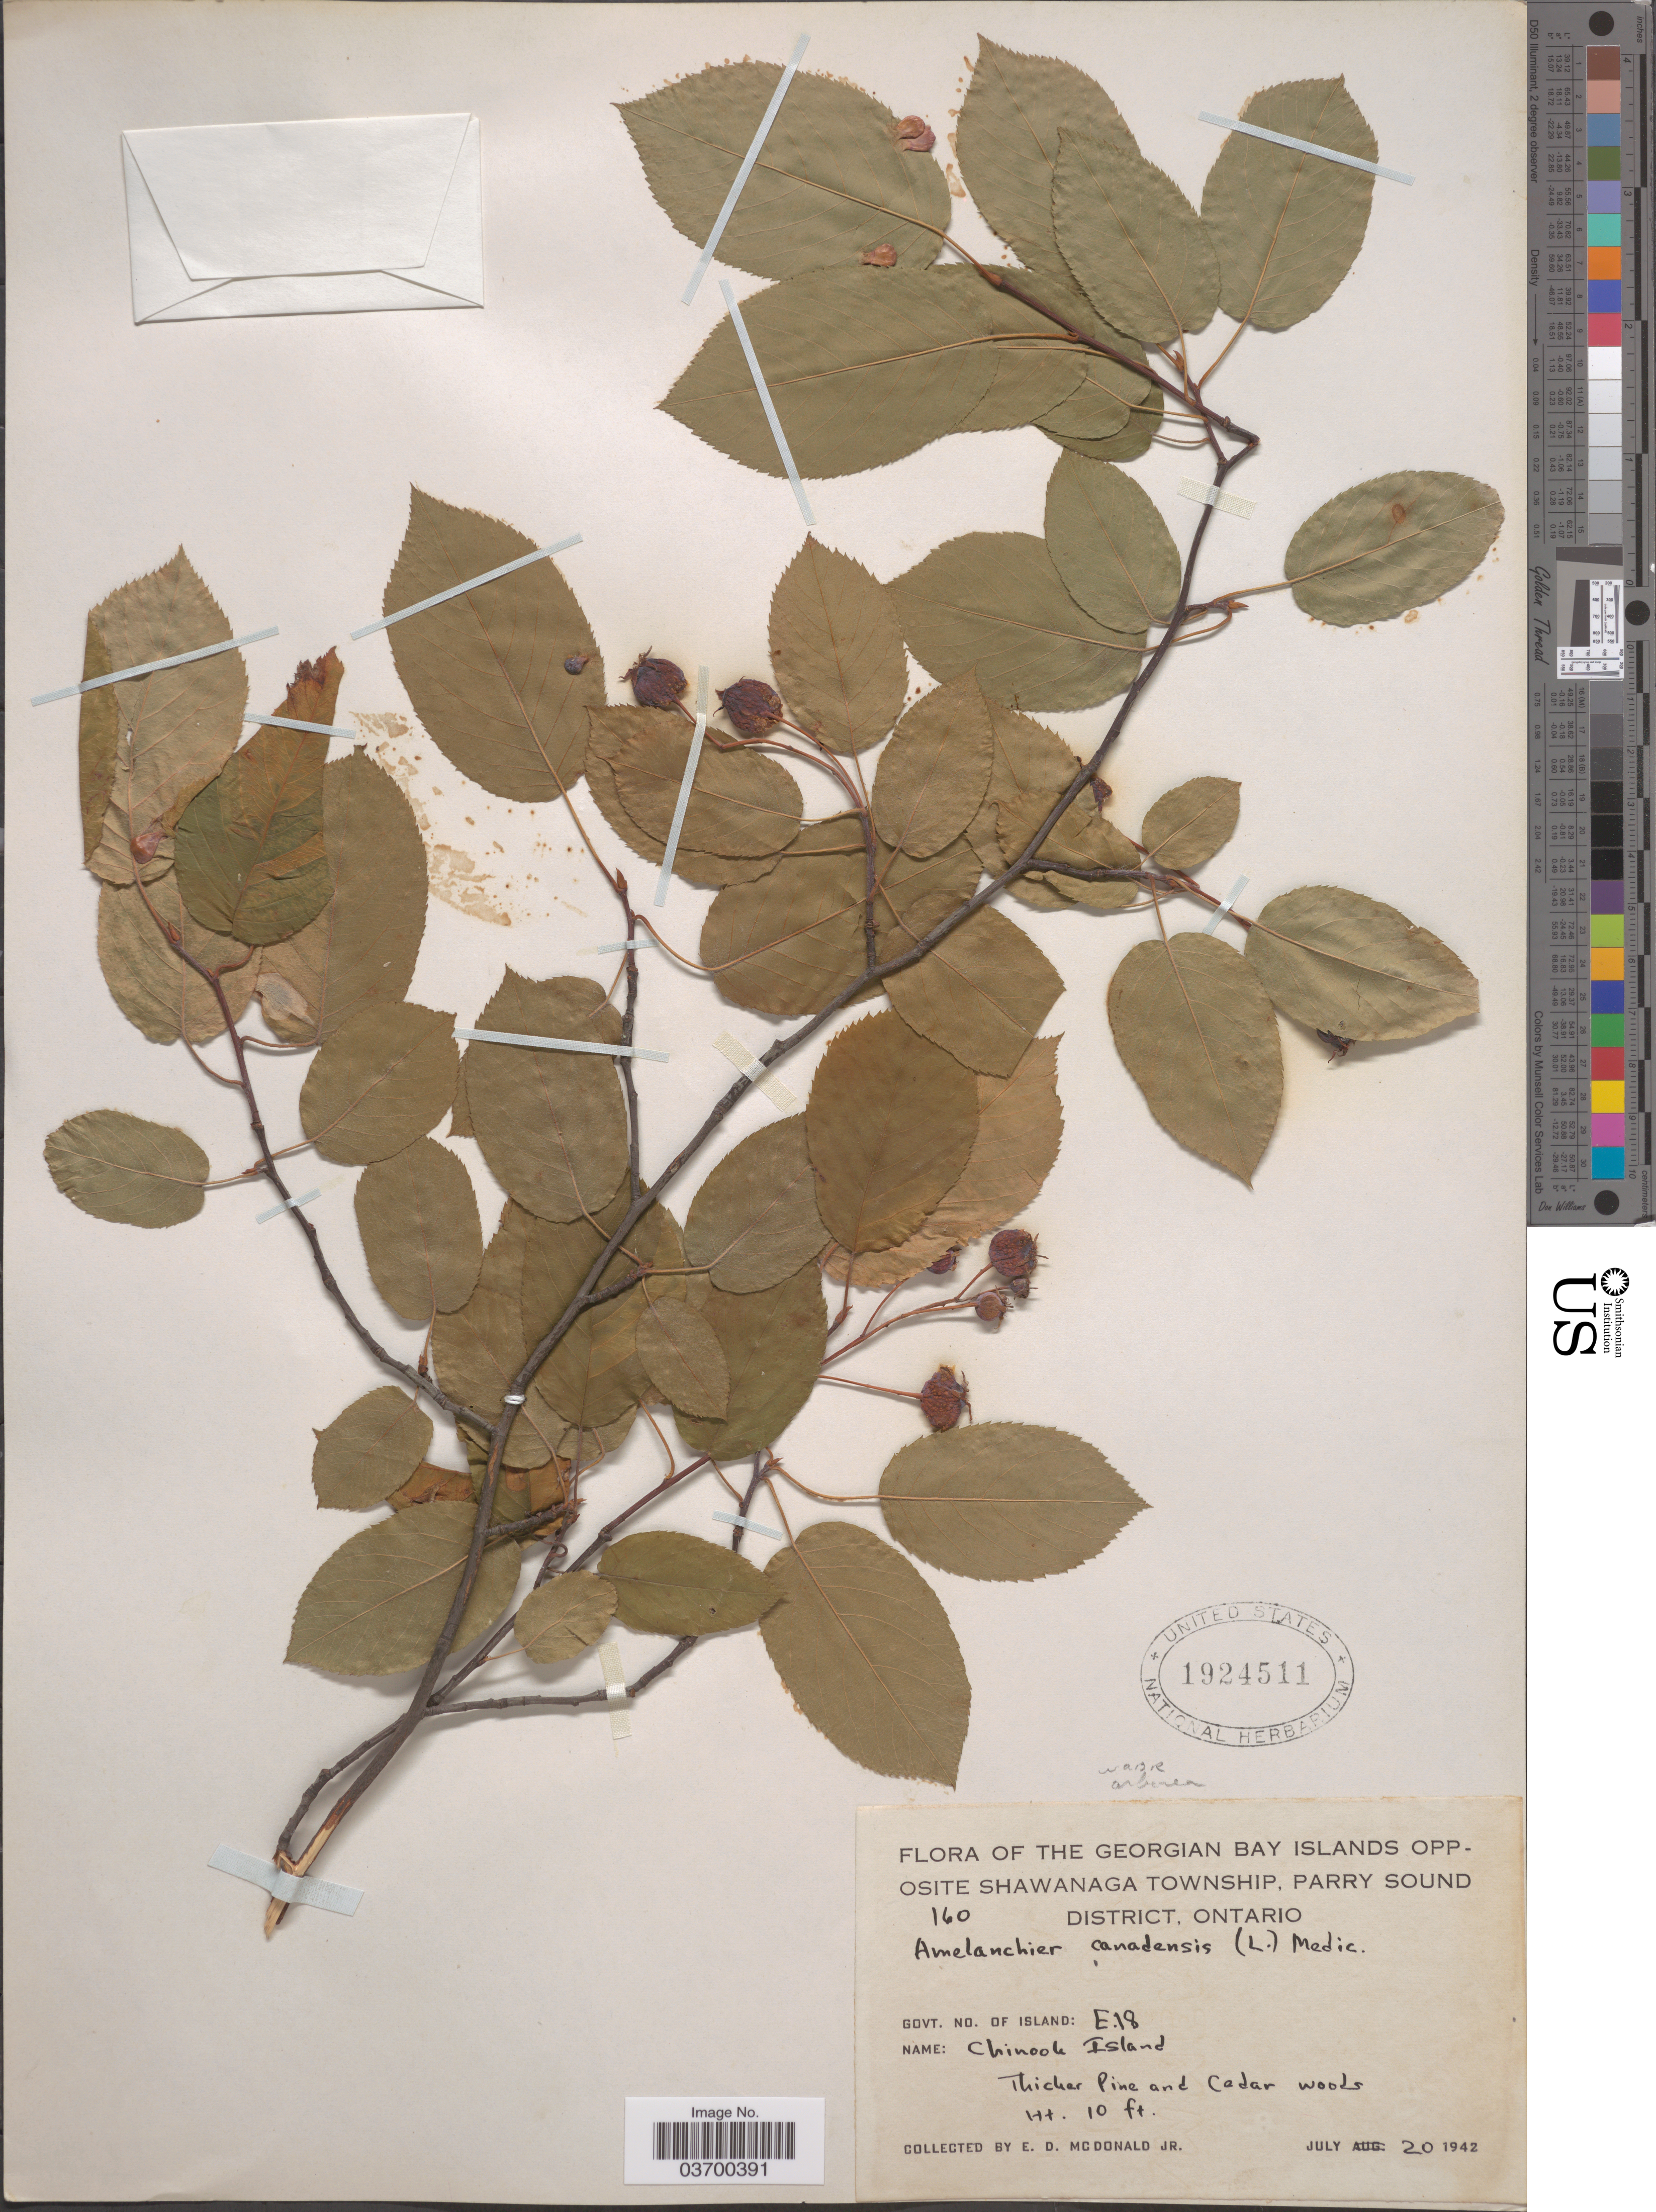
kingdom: Plantae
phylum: Tracheophyta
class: Magnoliopsida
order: Rosales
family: Rosaceae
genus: Amelanchier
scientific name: Amelanchier canadensis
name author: (L.) Medic.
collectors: E. D. McDonald Jr.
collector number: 160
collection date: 1942-07-20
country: Canada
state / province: Ontario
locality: The Georgian Bay Island opposite Shawanaga Township, Parry Sound. District Ontario. Govt. No. of Island: E.18. Chinook Island.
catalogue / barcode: US 1924511